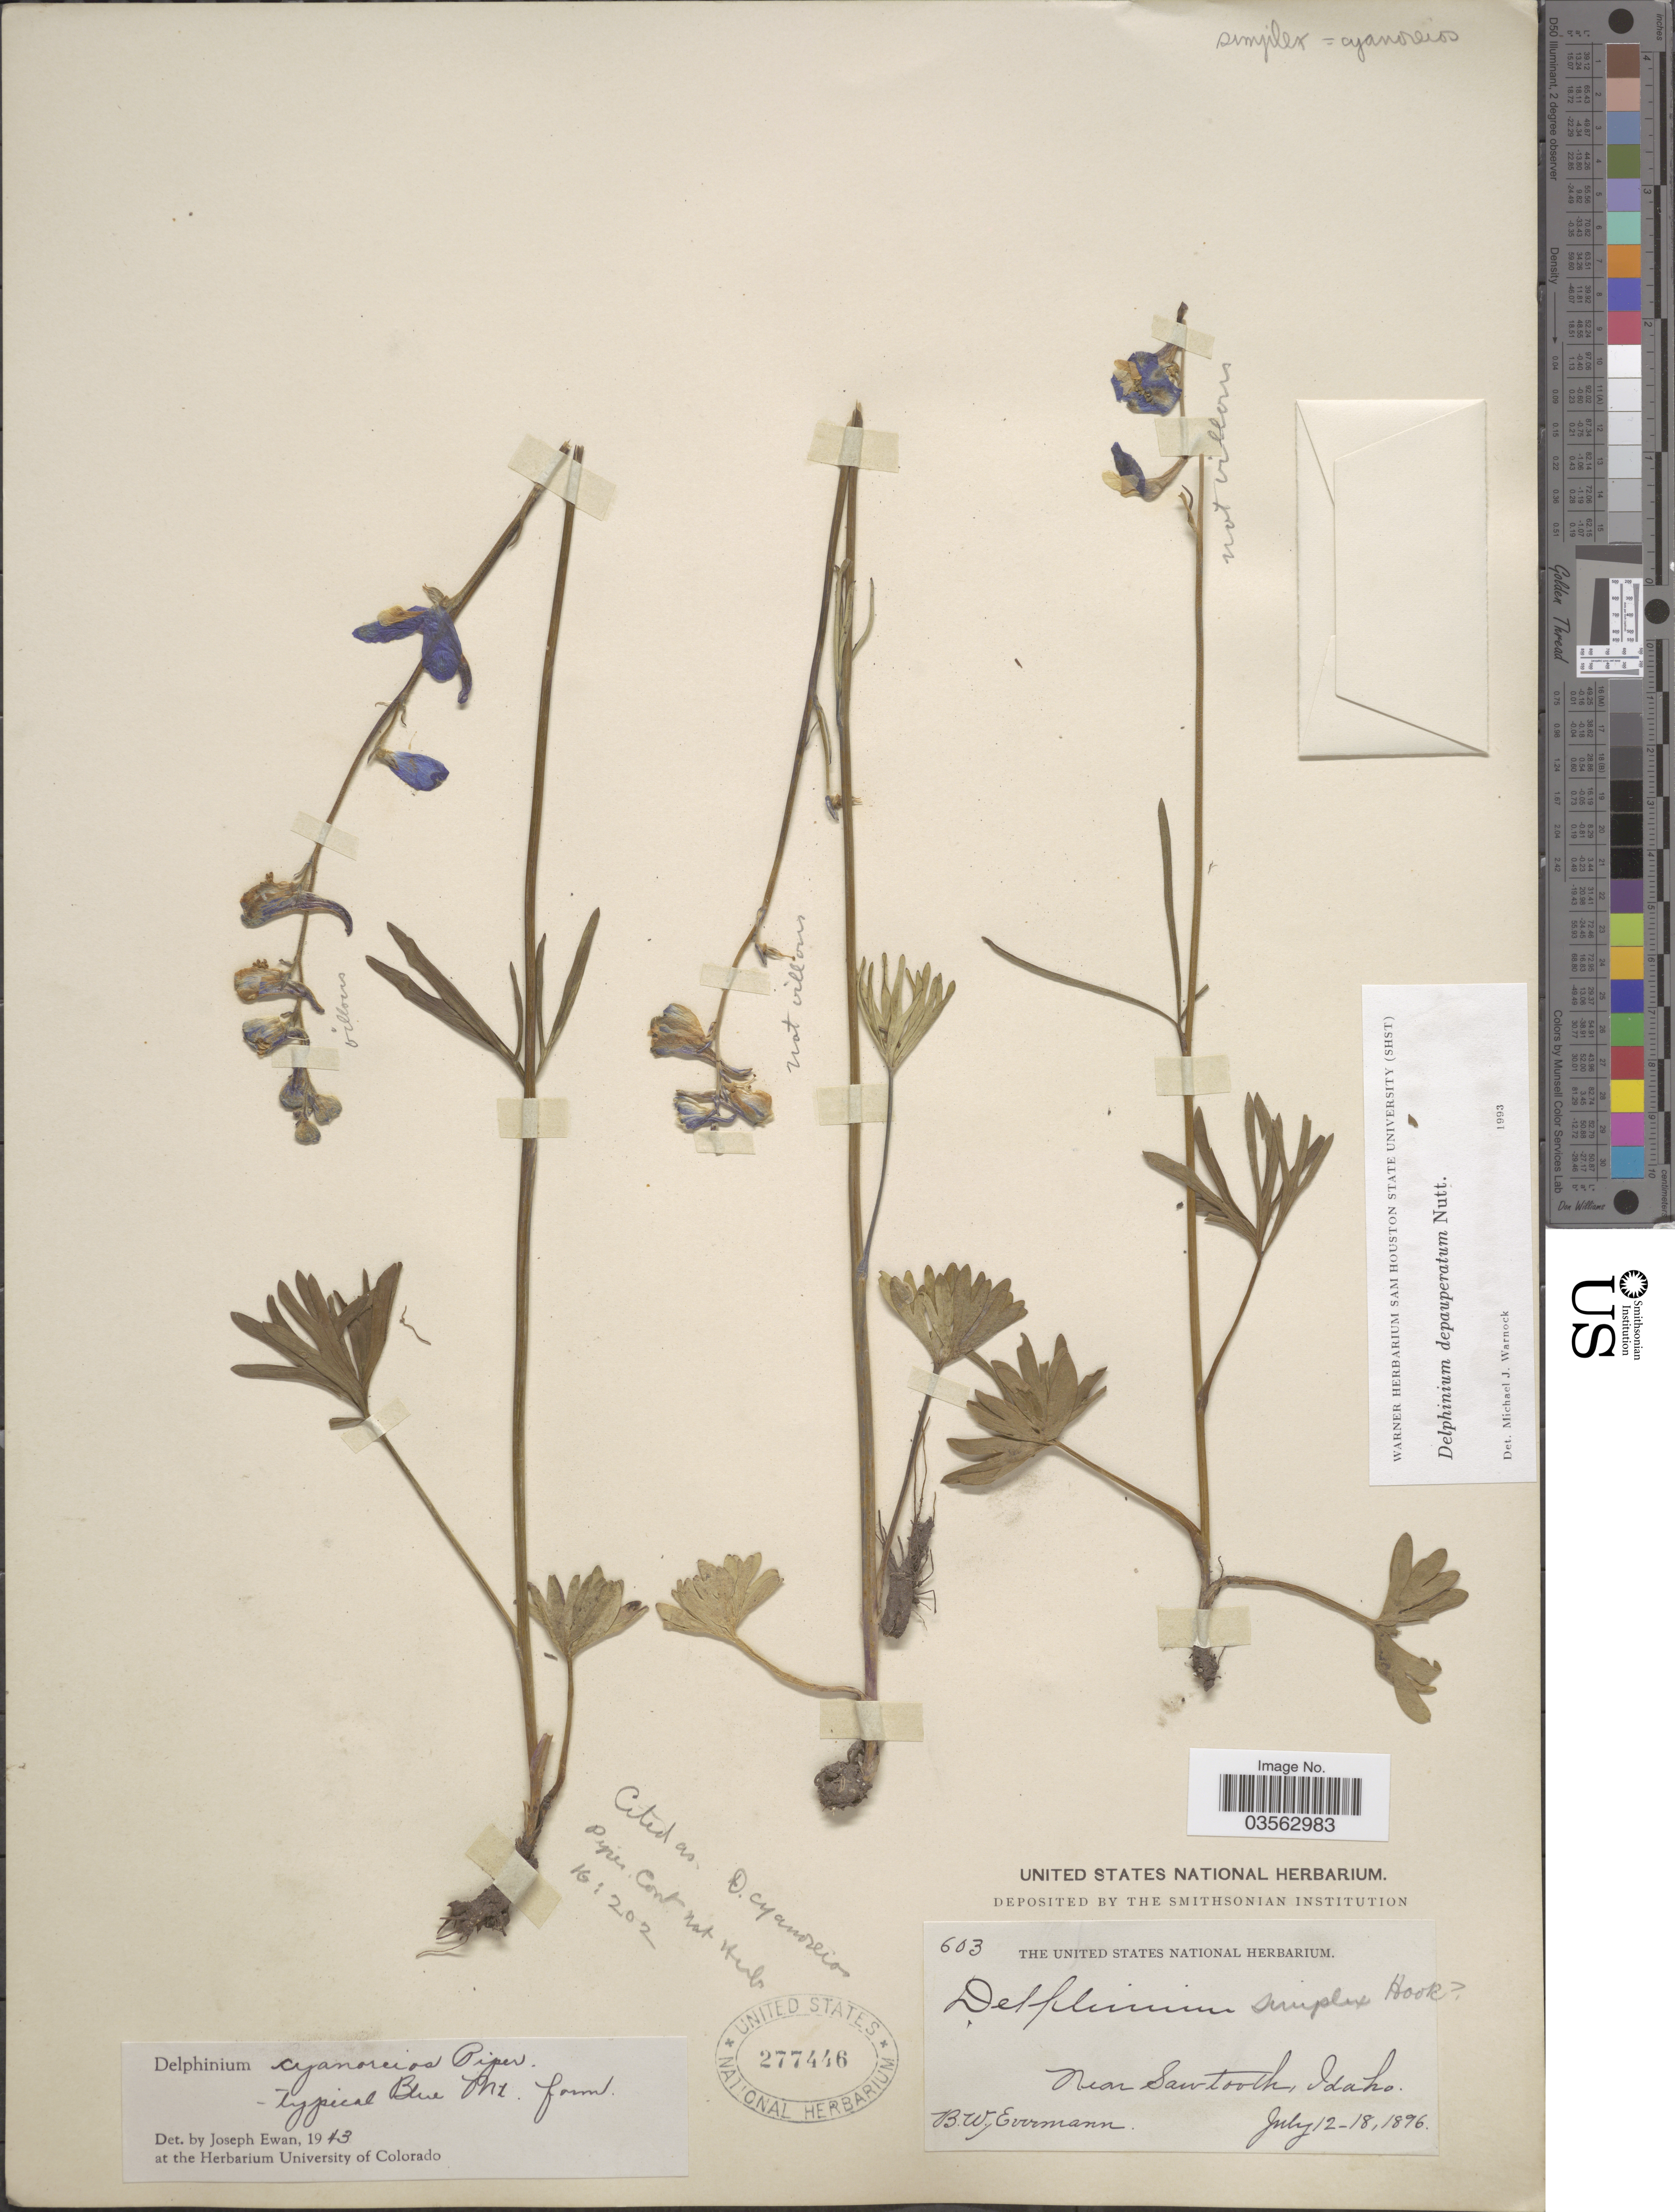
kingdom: Plantae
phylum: Tracheophyta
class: Magnoliopsida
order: Ranunculales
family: Ranunculaceae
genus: Delphinium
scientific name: Delphinium depauperatum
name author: Nutt.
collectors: B. W. Evermann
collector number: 603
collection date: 1896-07-12/1896-07-18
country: United States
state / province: Idaho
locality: Near Sawtooth.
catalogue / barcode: US 277446